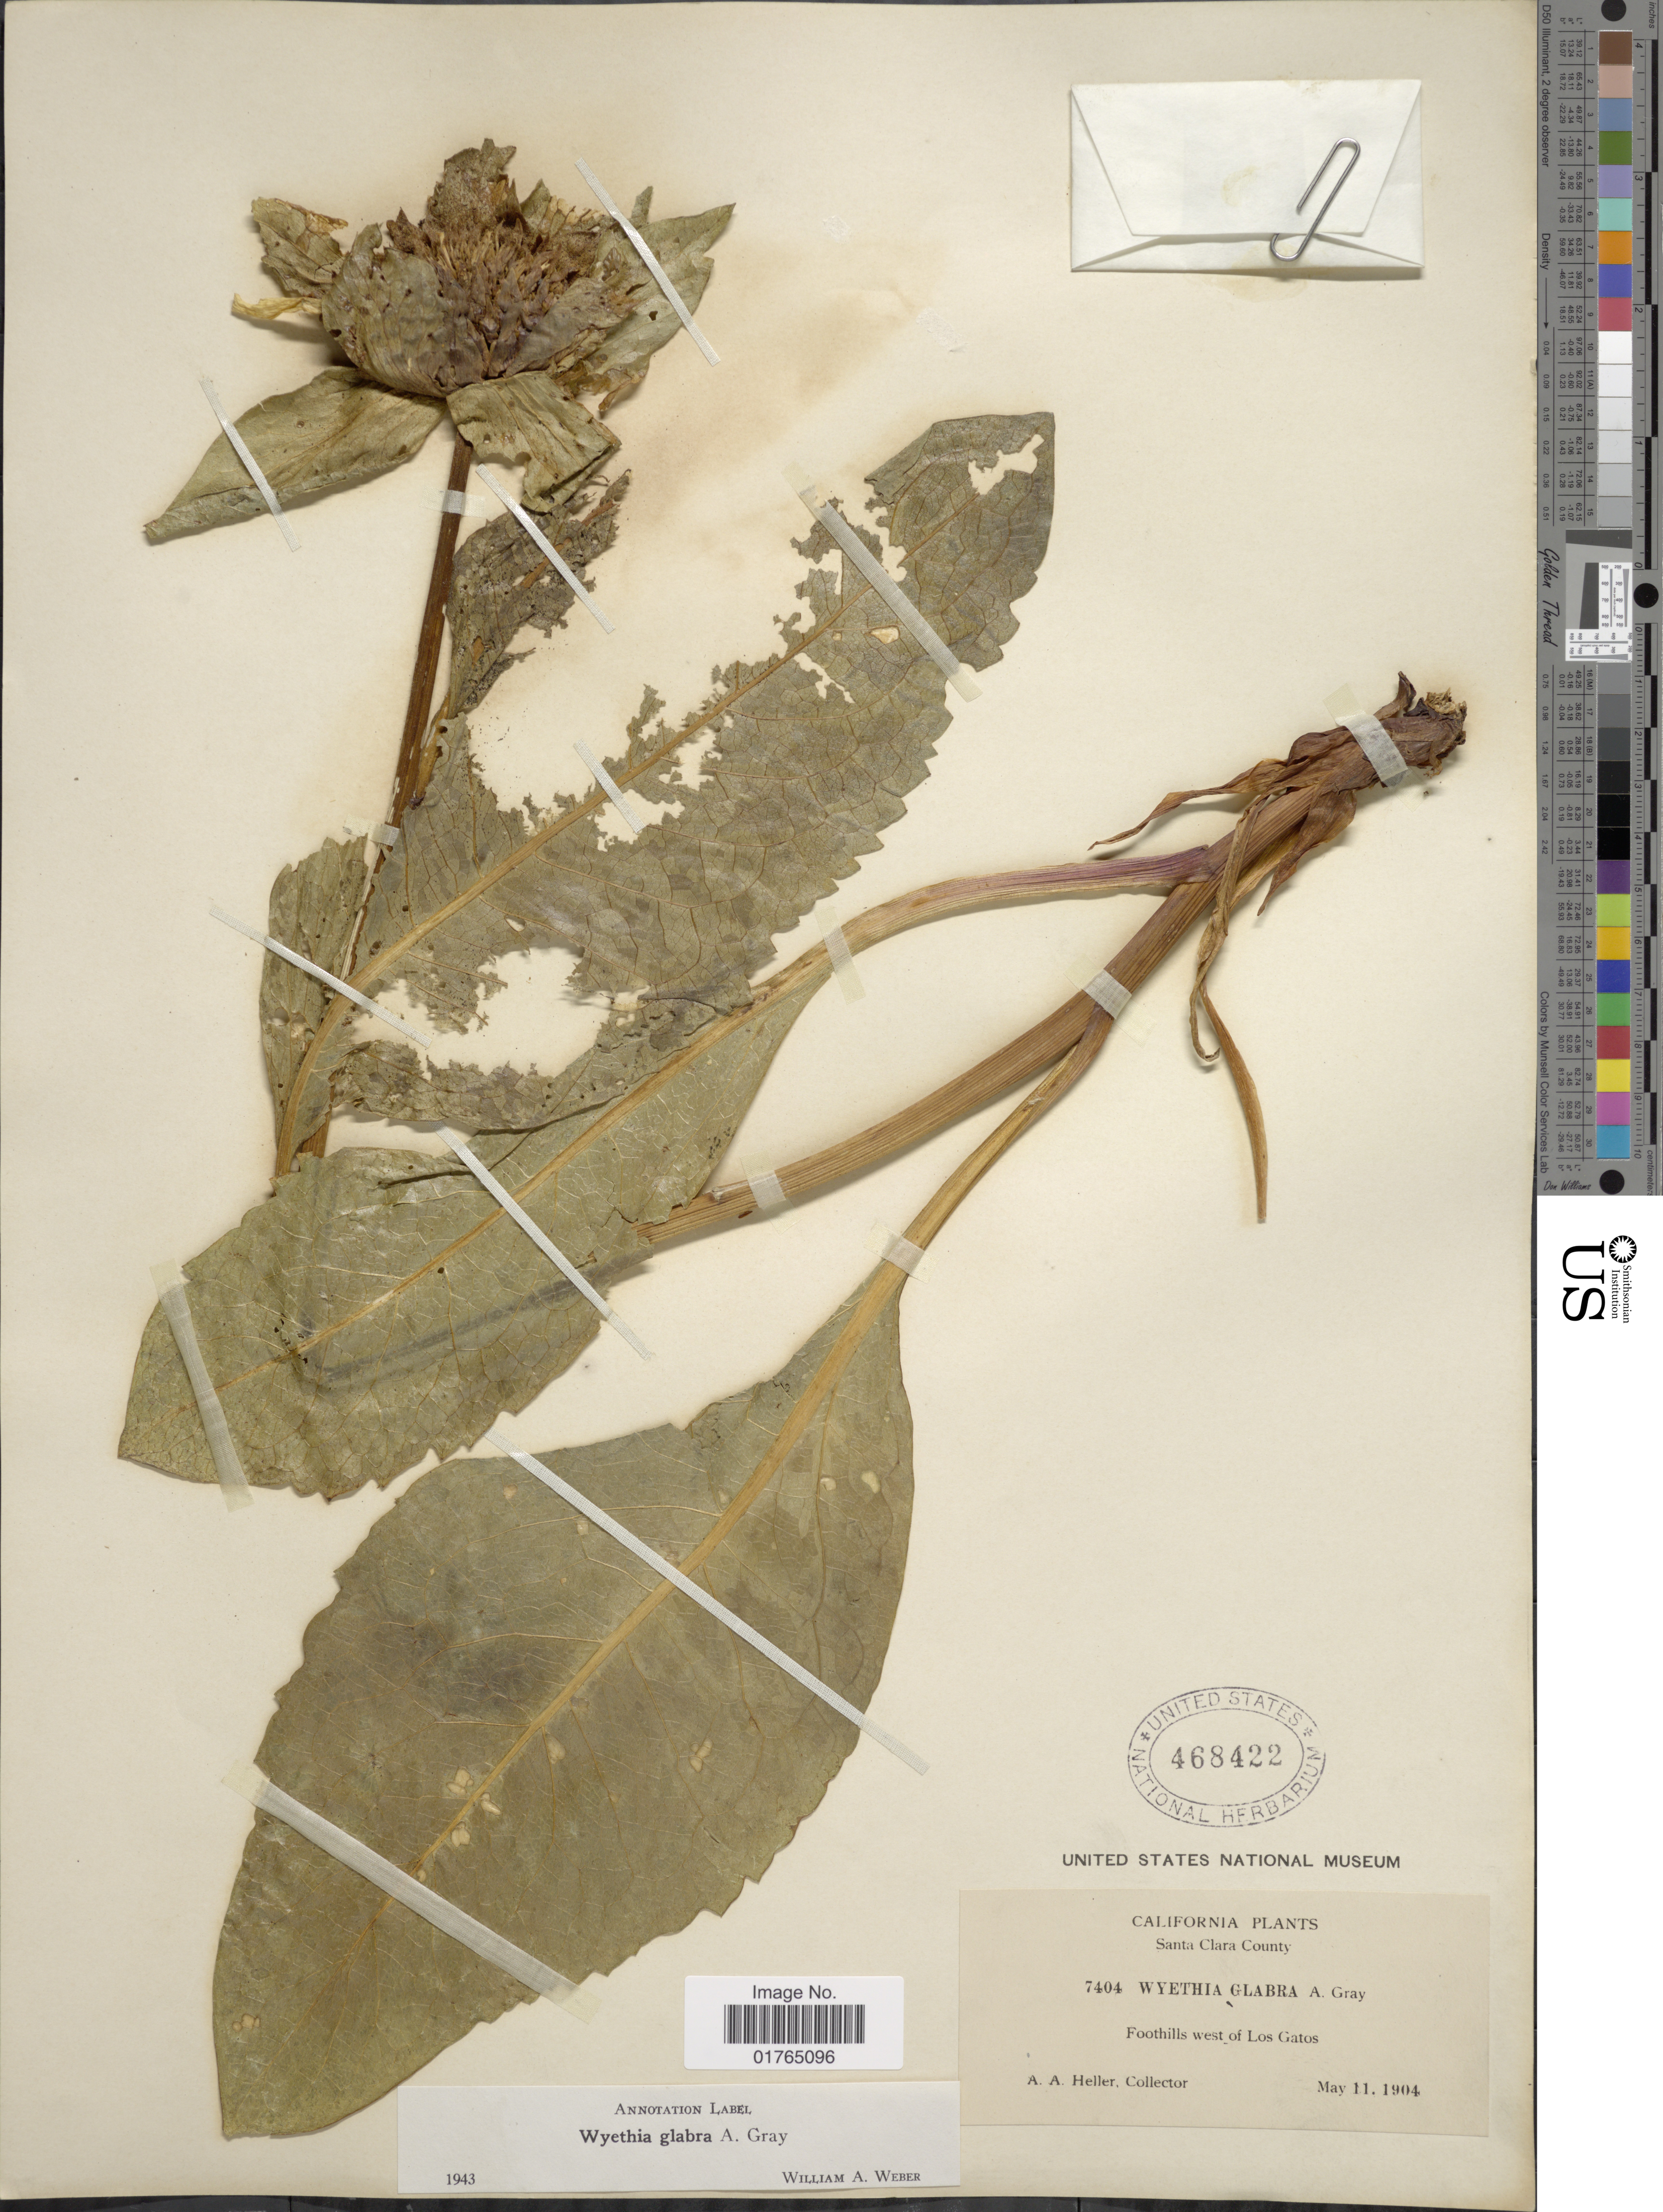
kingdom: Plantae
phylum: Tracheophyta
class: Magnoliopsida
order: Asterales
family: Asteraceae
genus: Wyethia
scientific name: Wyethia glabra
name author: A. Gray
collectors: A. A. Heller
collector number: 7404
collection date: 1904-05-11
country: United States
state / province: California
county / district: Santa Clara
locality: Santa Clara County, Foothills west of Los Gatos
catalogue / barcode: US 468422